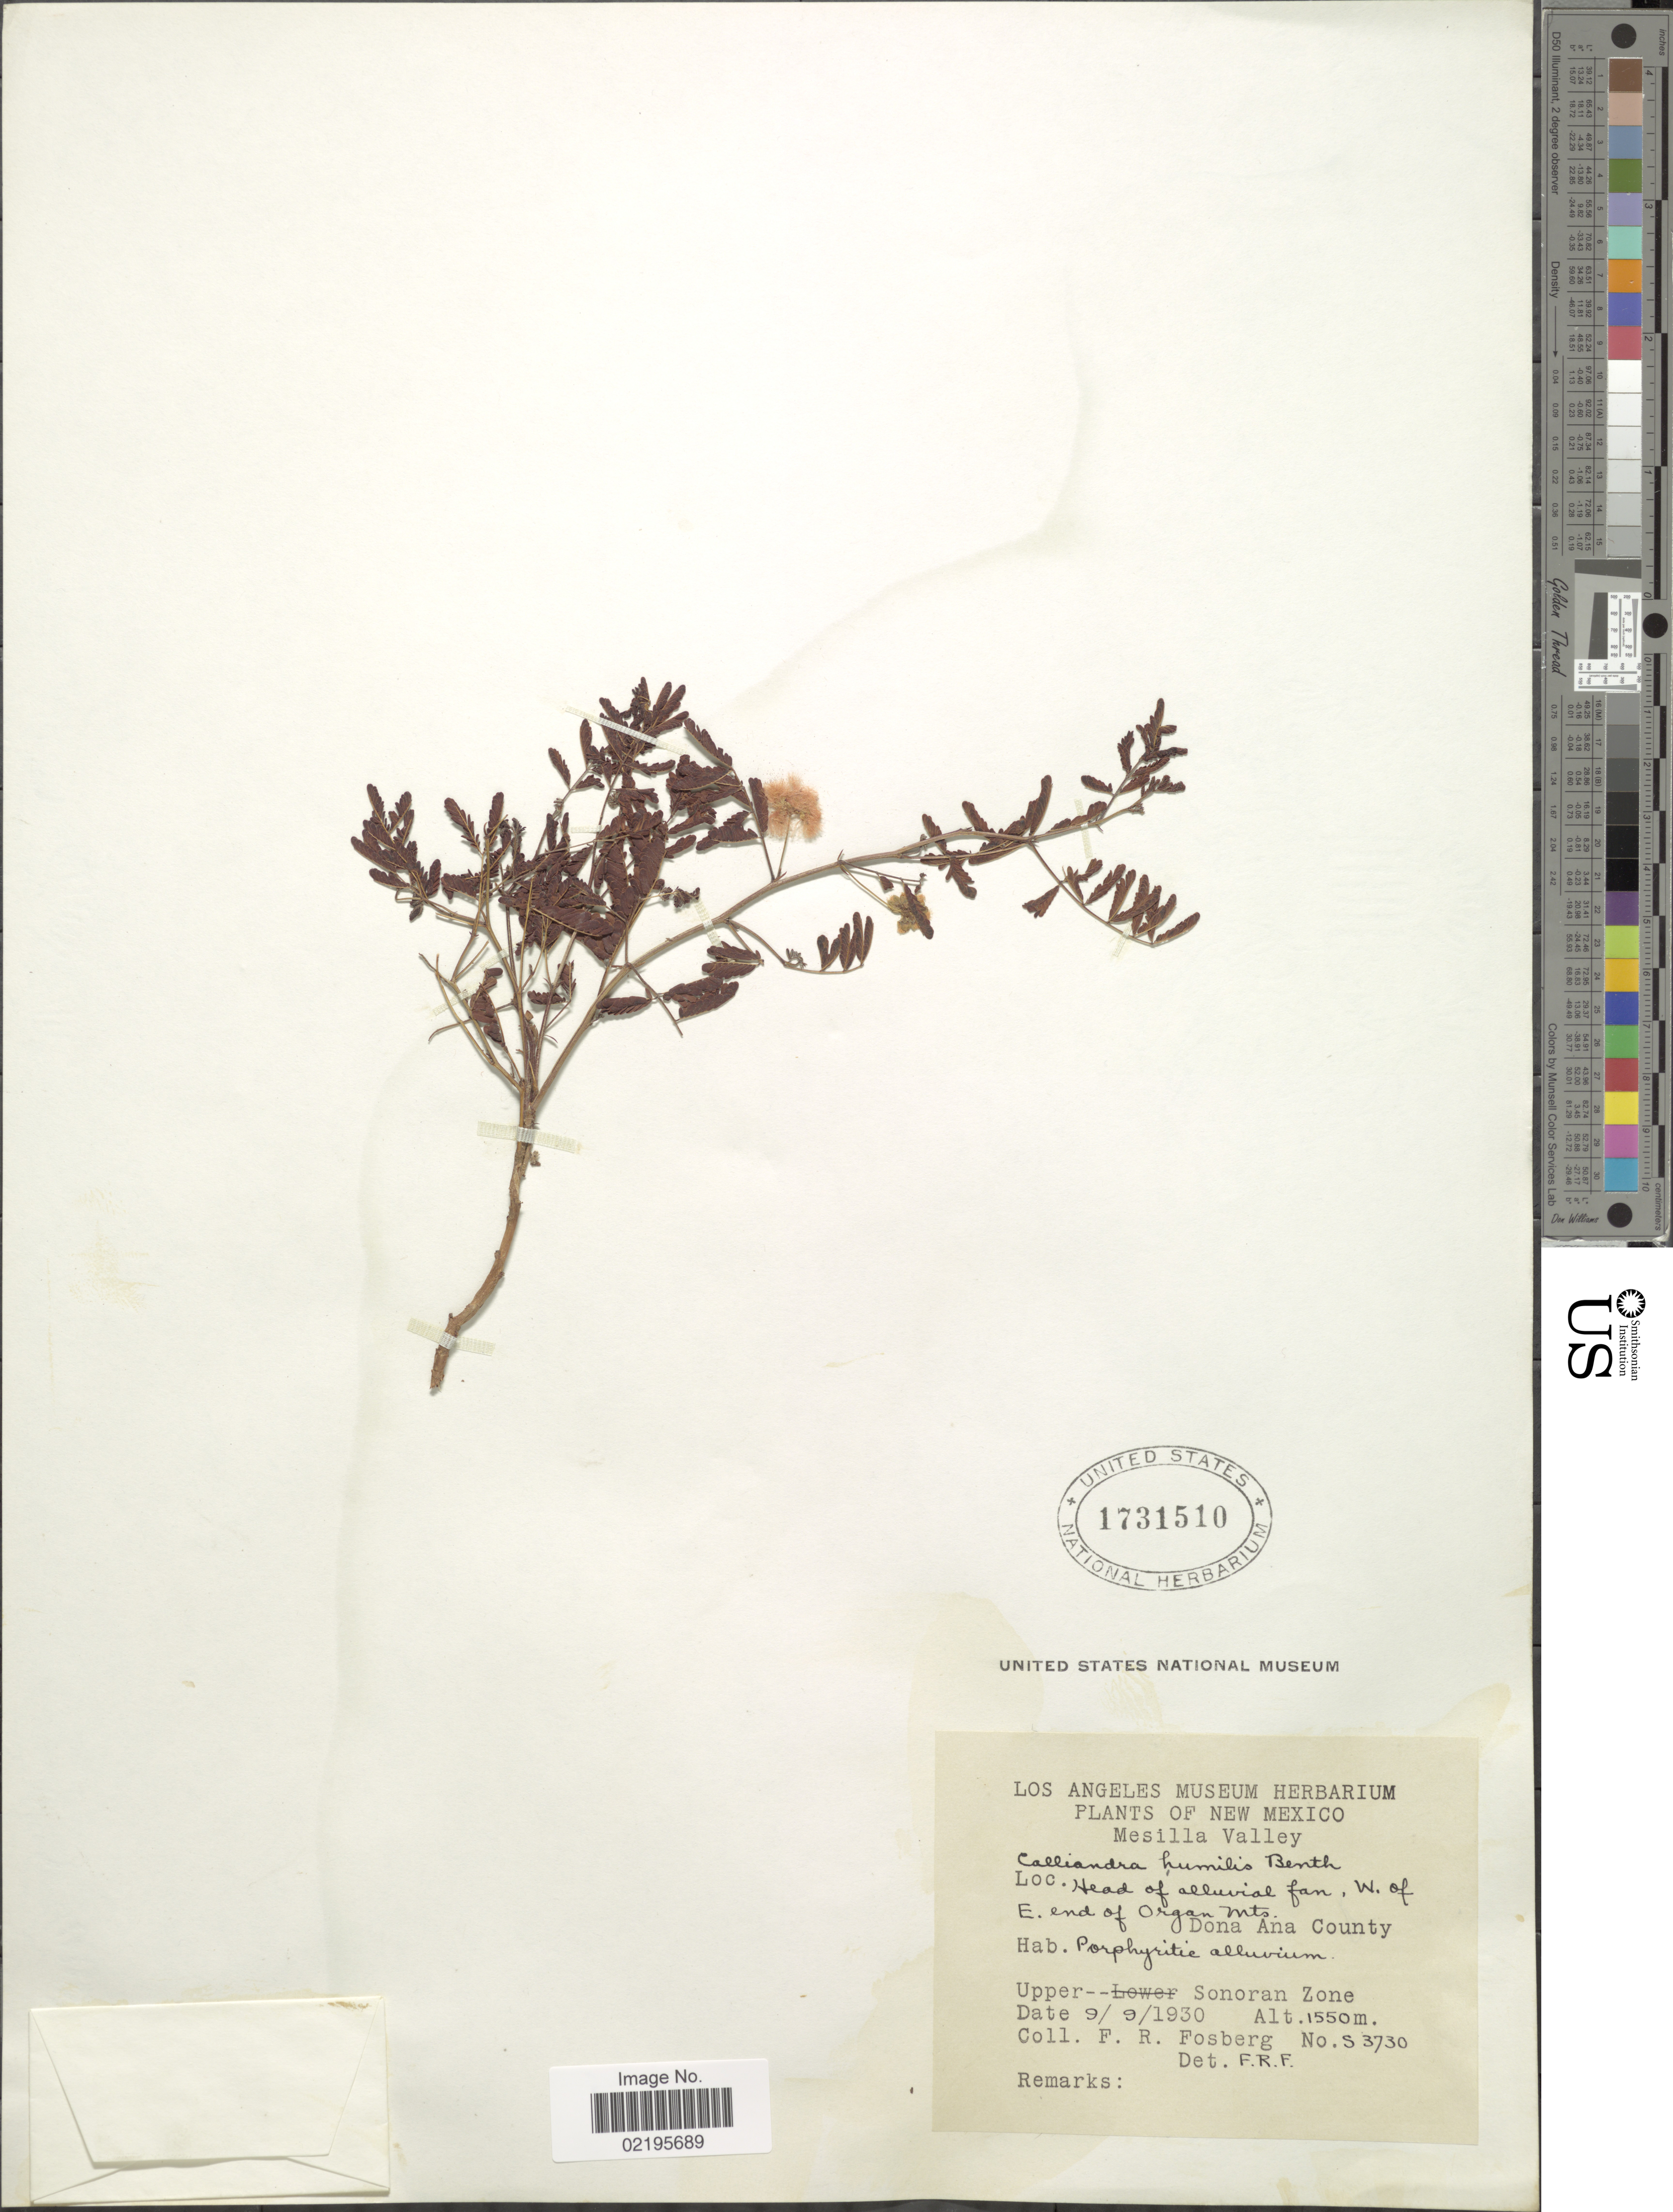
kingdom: Plantae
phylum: Tracheophyta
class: Magnoliopsida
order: Fabales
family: Fabaceae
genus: Calliandra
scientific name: Calliandra humilis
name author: Benth.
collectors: F. R. Fosberg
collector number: S3730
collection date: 1930-09-09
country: United States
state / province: New Mexico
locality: Mesilla Valley, Head of alluvial fan, W. of E. end of Organ Mts, Dona Ana County, Upper Sonoran Zone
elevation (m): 1550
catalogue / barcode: US 1731510